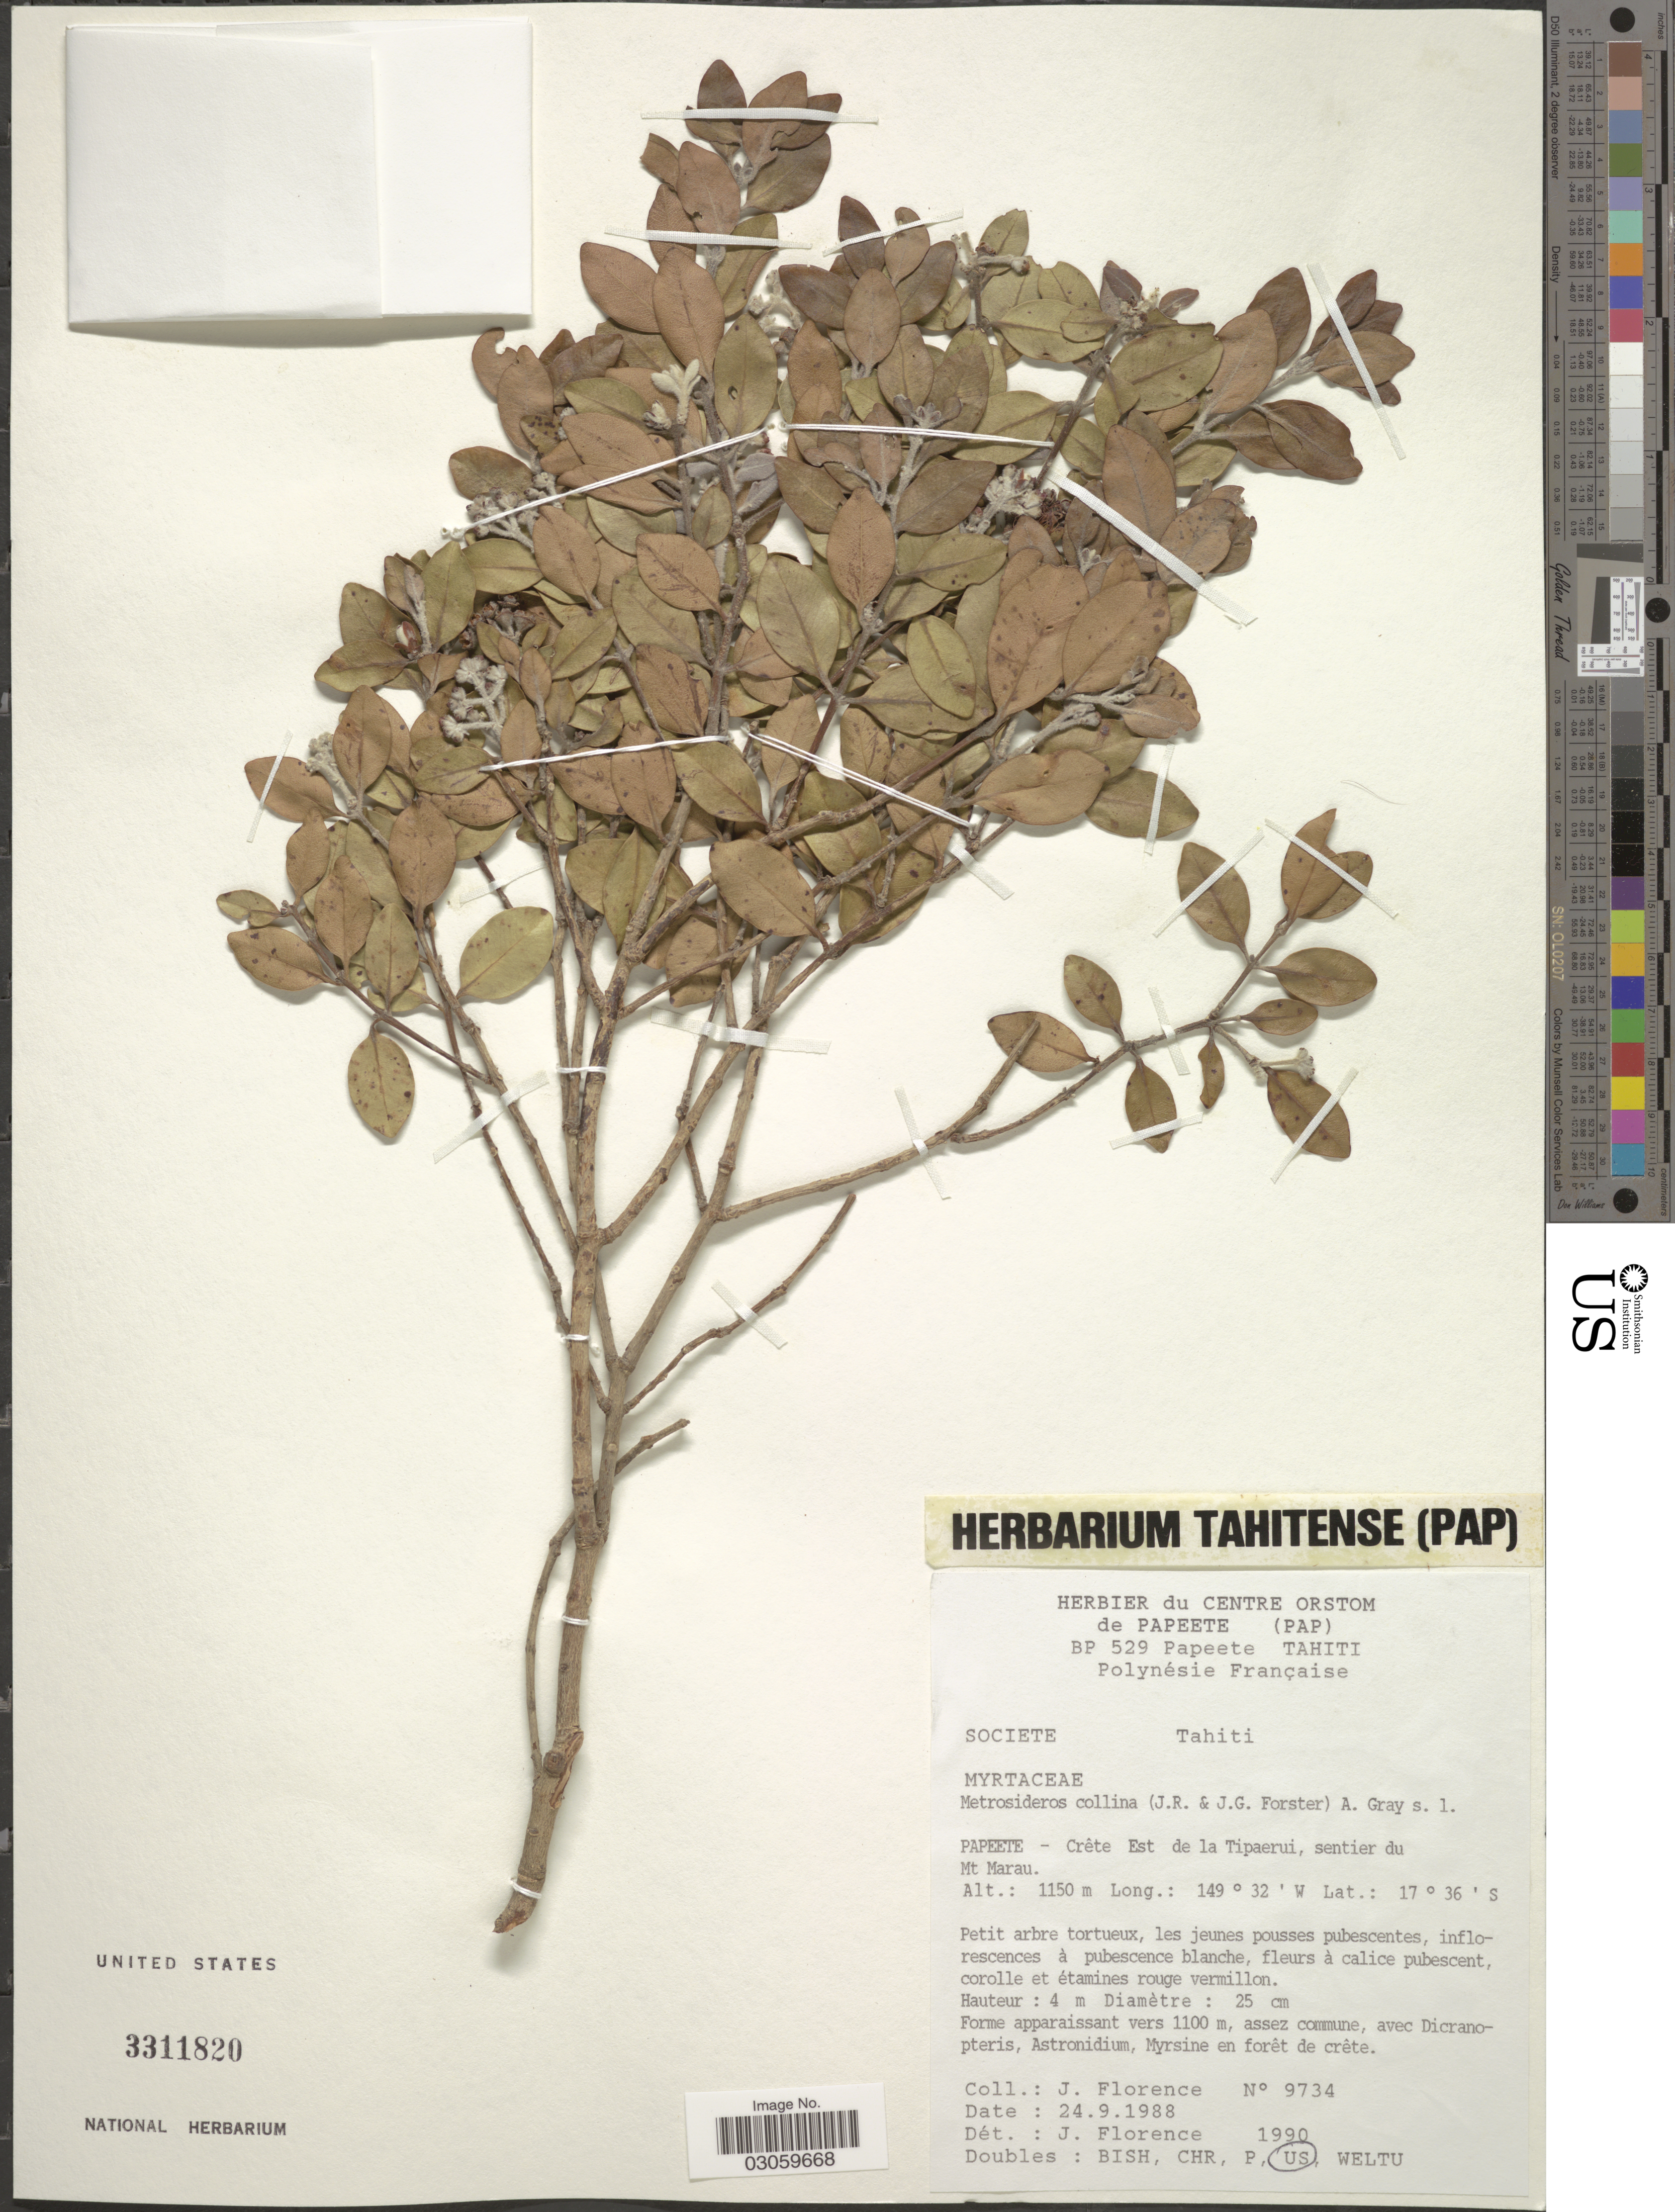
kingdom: Plantae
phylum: Tracheophyta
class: Magnoliopsida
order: Myrtales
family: Myrtaceae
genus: Metrosideros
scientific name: Metrosideros collina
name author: (J.R. Forst. & G. Forst.) A. Gray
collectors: J. Florence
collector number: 9734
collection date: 1988-09-24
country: French Polynesia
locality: Societe. Tahiti. Papeete - Crête Est de la Tipaerui, sentier du Mt Marau.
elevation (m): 1150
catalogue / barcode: US 3311820